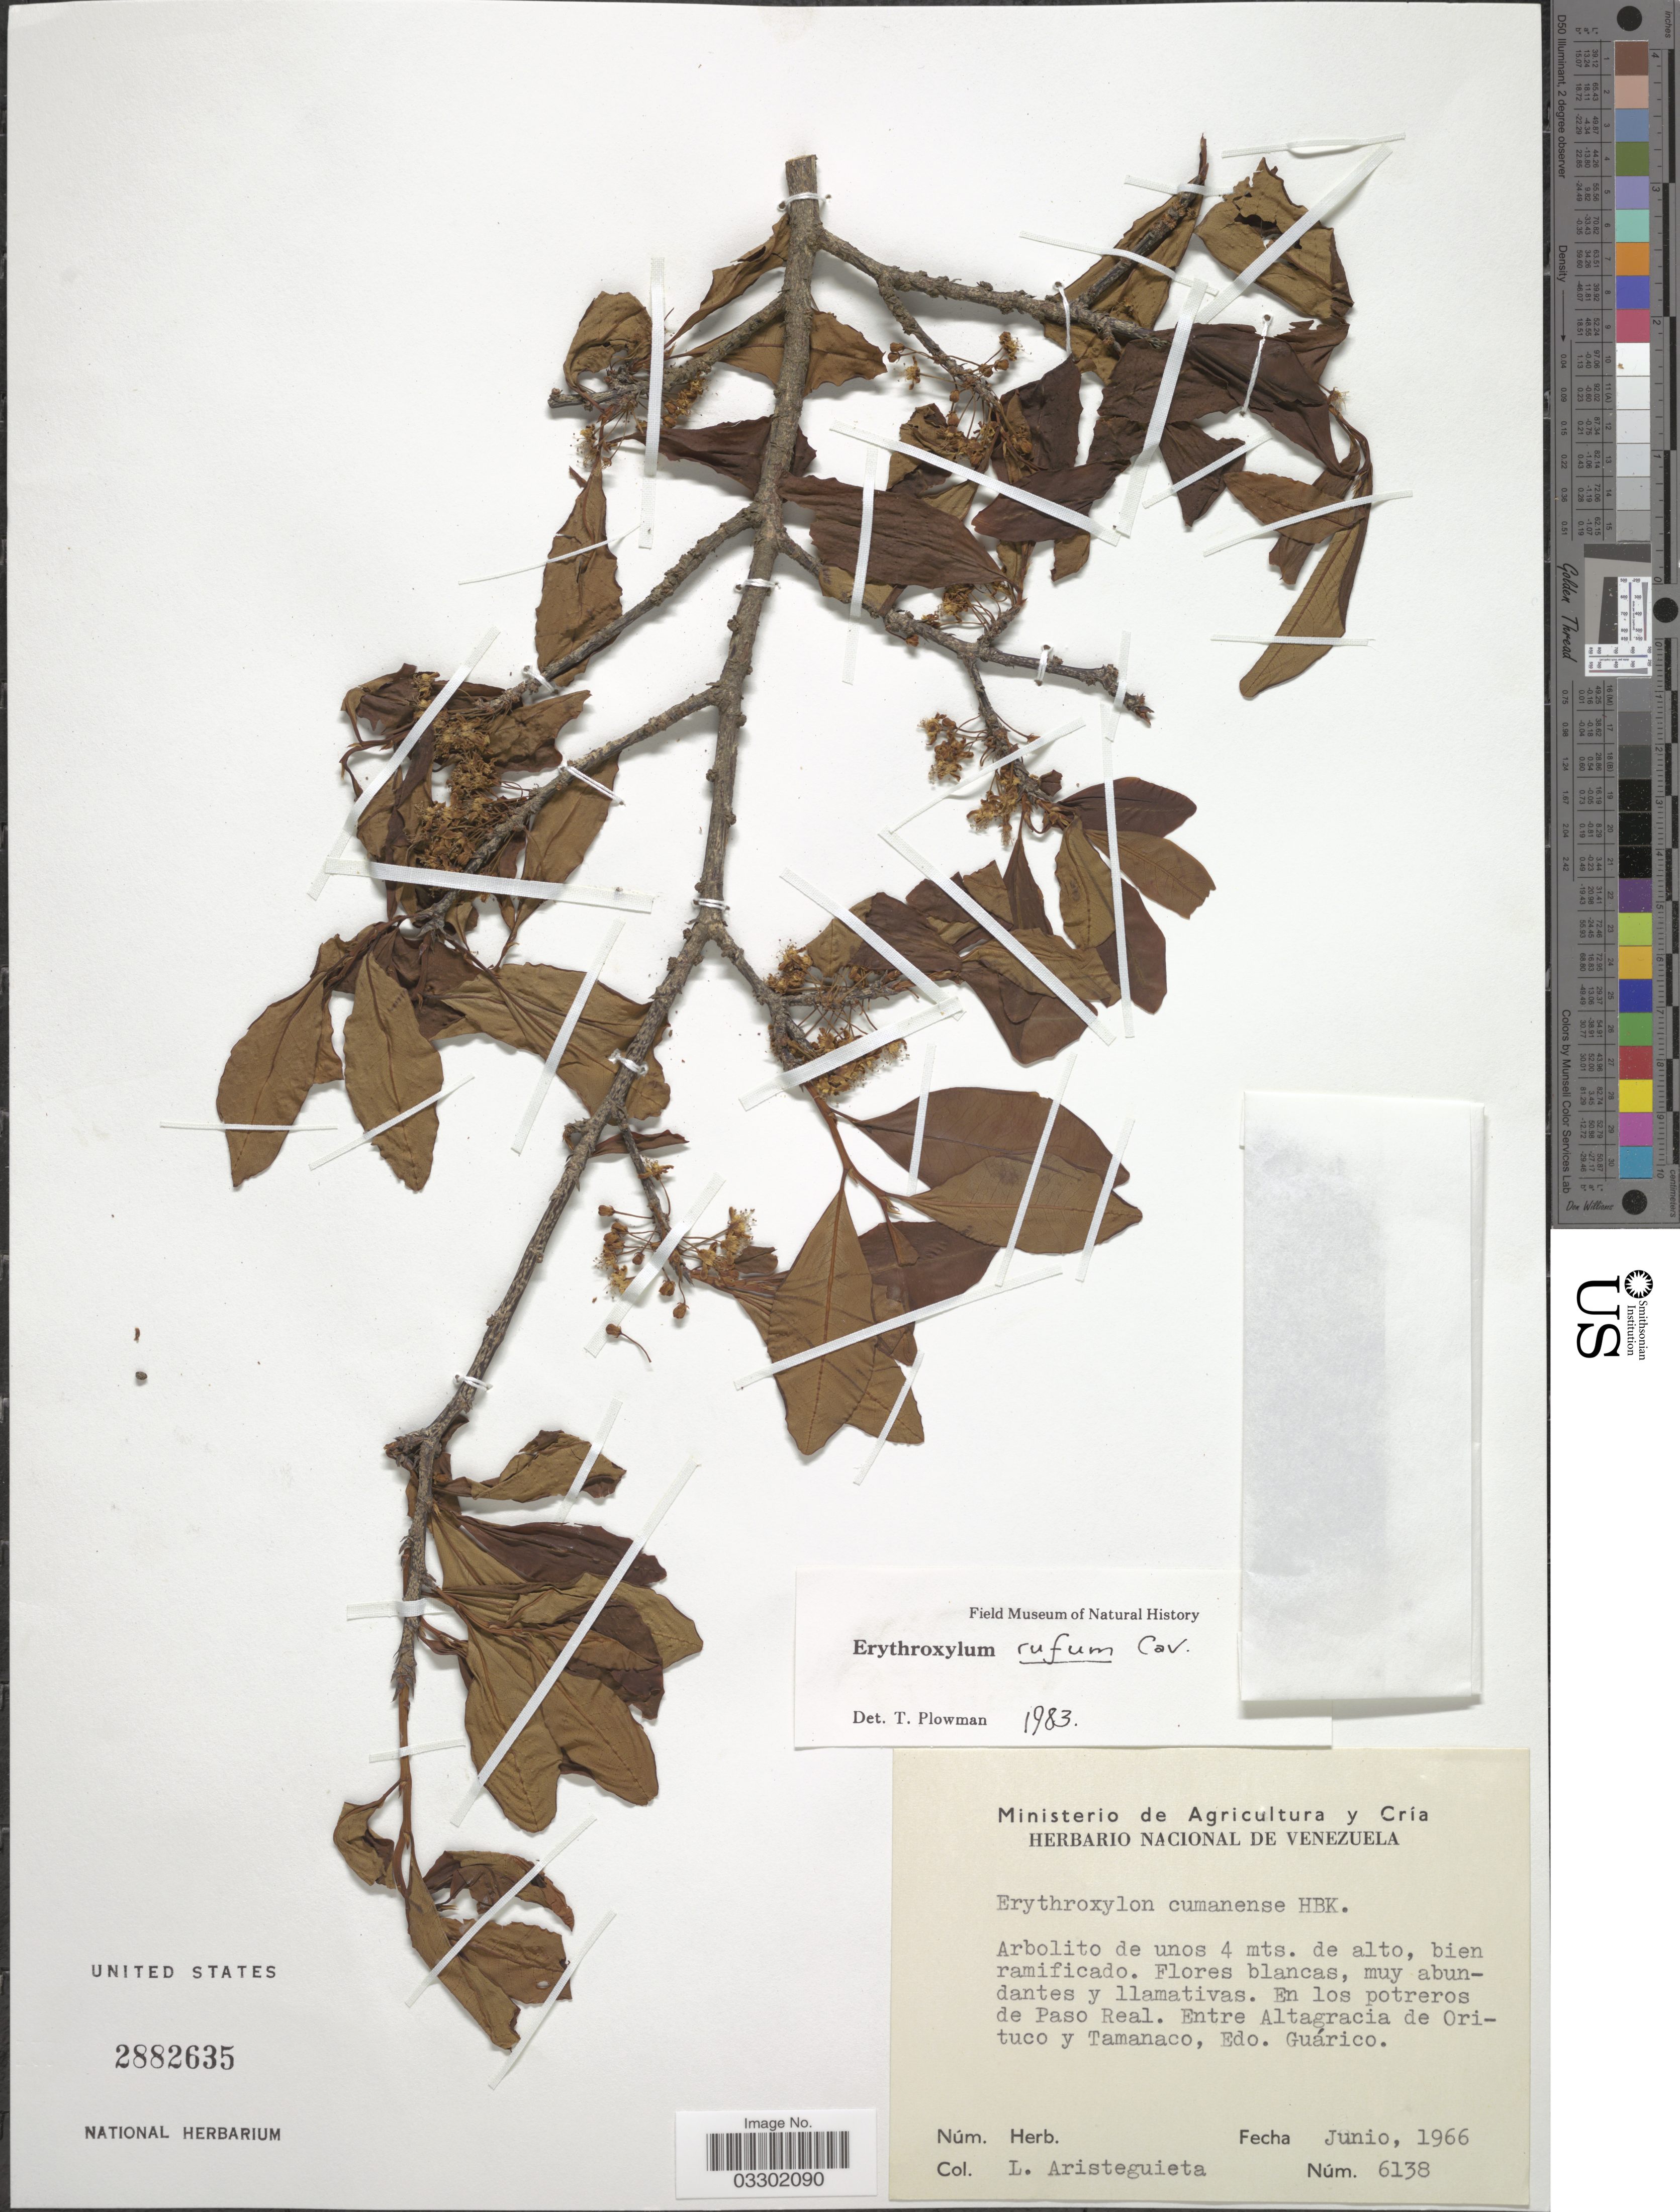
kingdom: Plantae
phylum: Tracheophyta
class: Magnoliopsida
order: Malpighiales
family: Erythroxylaceae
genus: Erythroxylum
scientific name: Erythroxylum rufum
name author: Cav.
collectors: L. Aristeguieta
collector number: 6138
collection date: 1966-06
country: Venezuela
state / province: Guárico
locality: En los potreros de Paso Real. Entre Altagracia de Orituco y Tamanaco.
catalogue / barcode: US 2882635